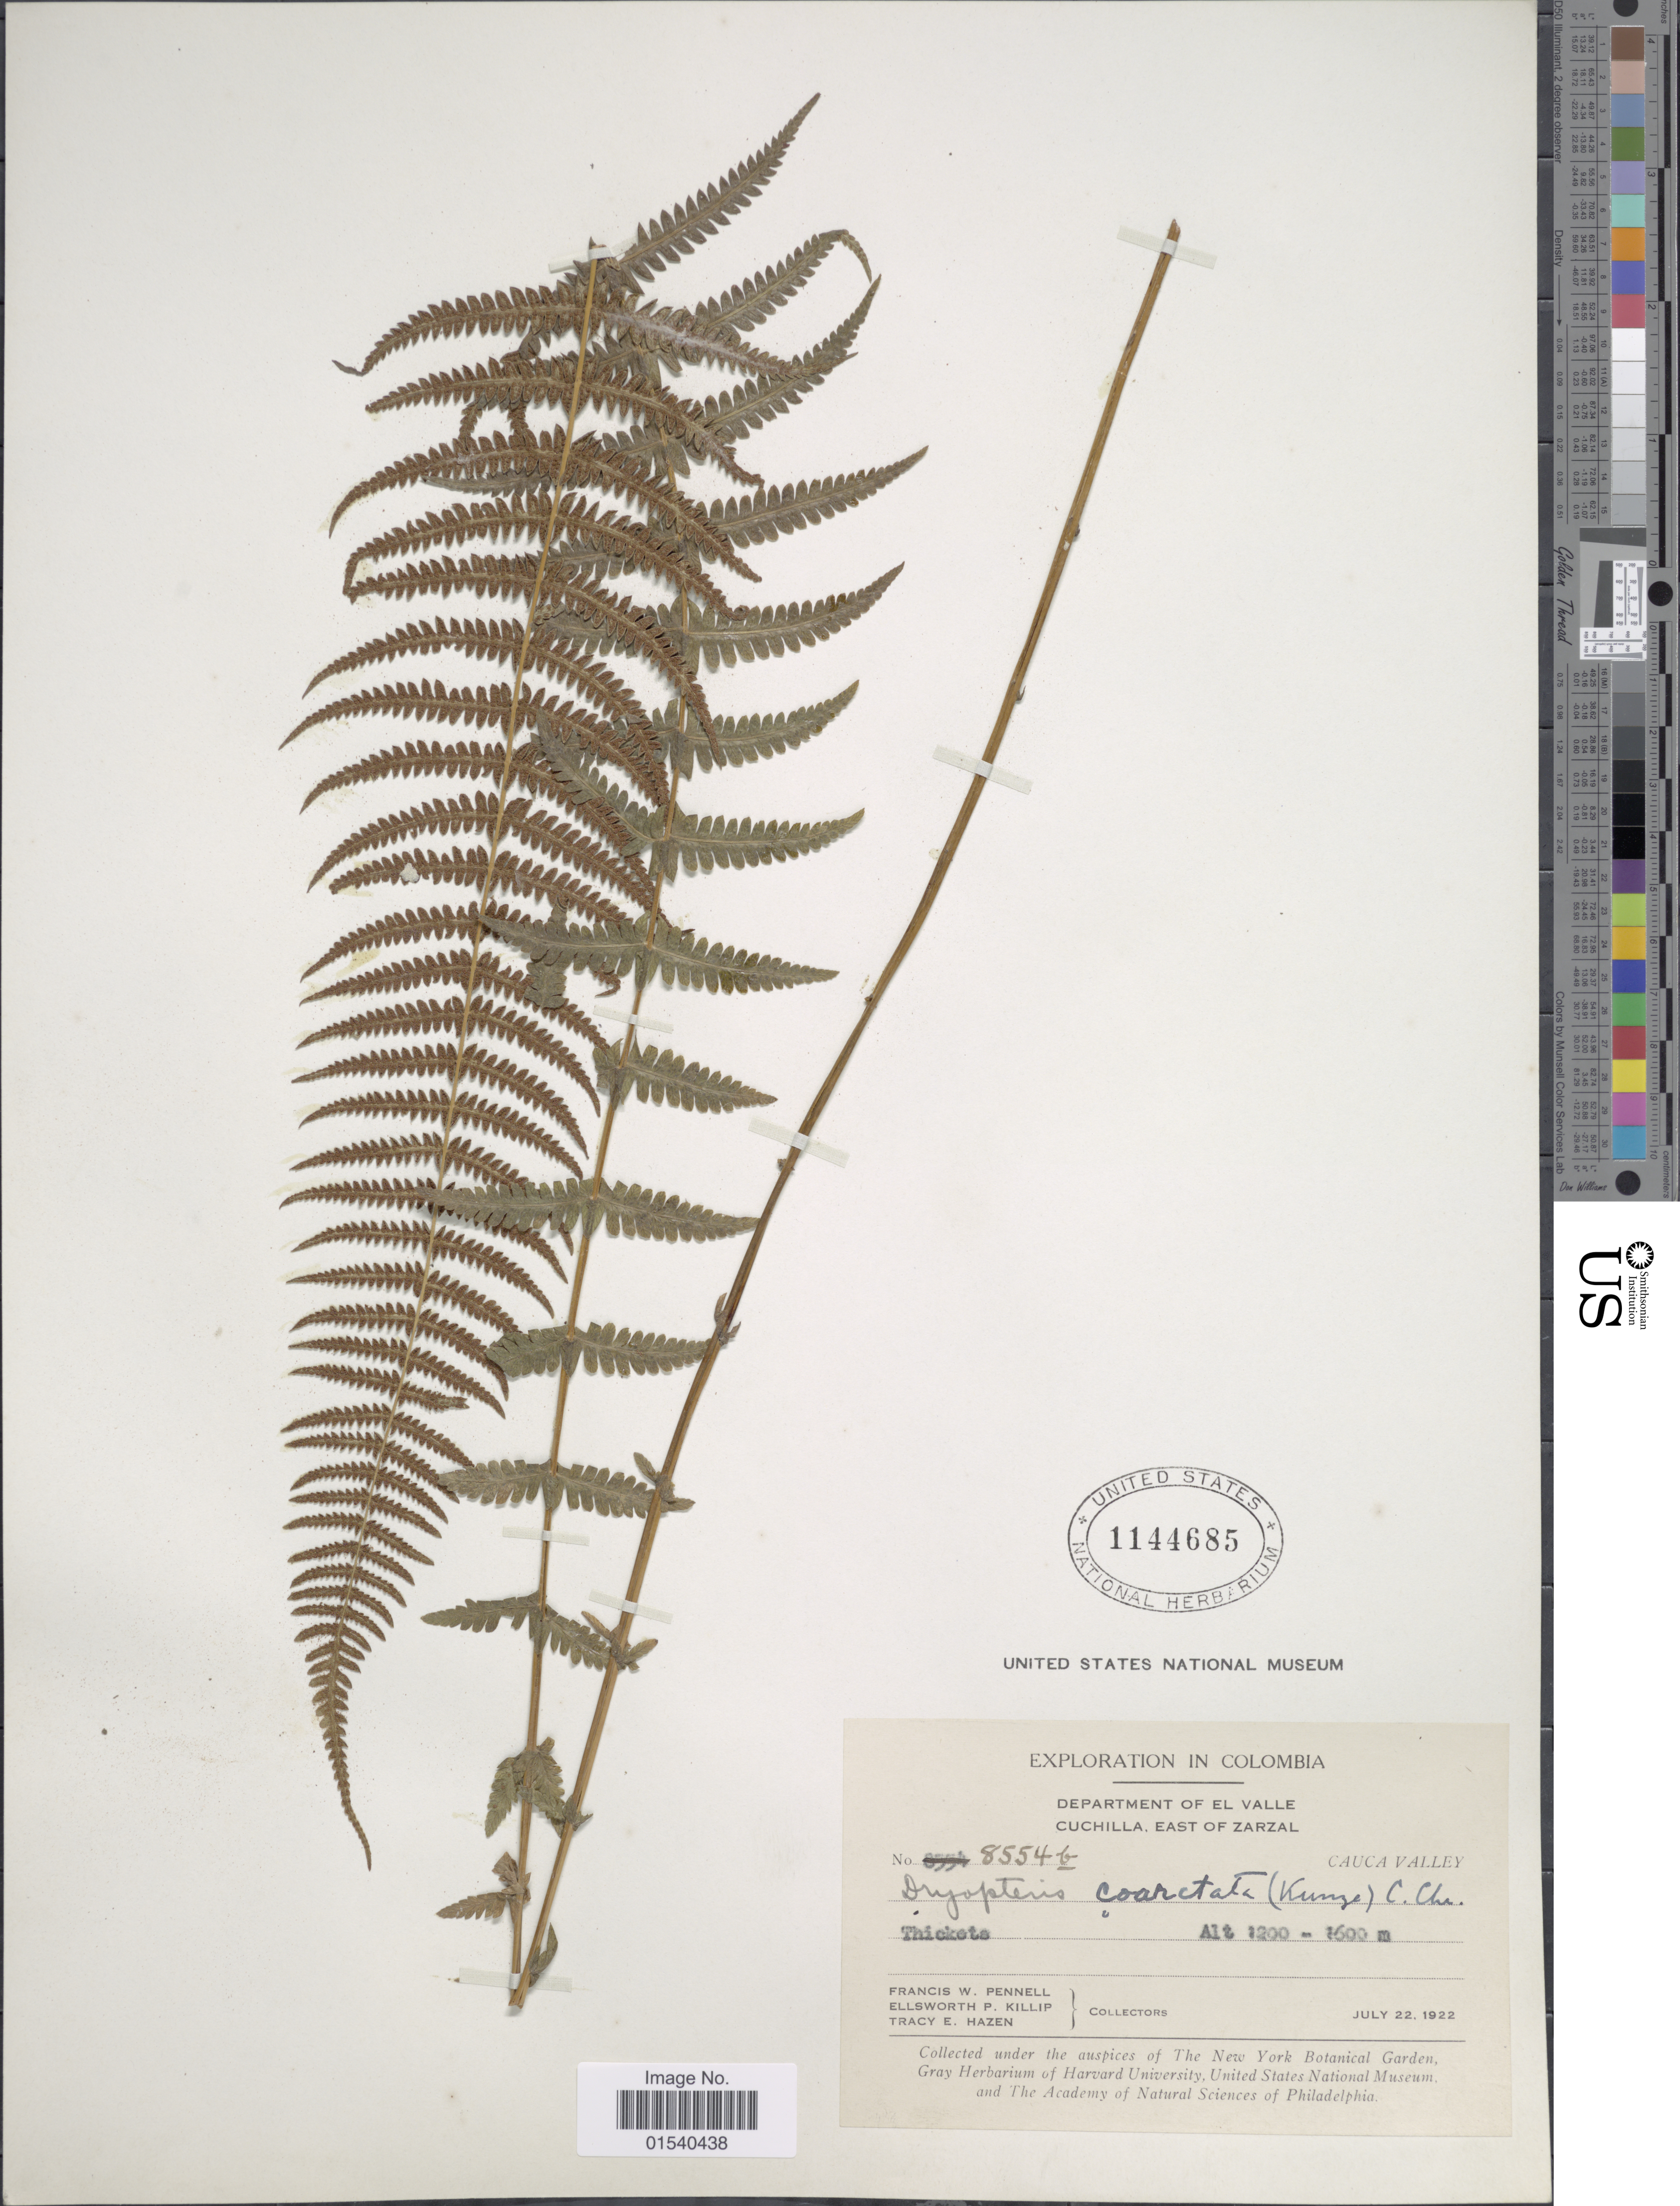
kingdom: Plantae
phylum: Tracheophyta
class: Polypodiopsida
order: Polypodiales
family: Thelypteridaceae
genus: Amauropelta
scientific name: Amauropelta opposita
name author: (Vahl) Pic. Serm.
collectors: F. W. Pennell, E. P. Killip & T. E. Hazen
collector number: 8554b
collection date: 1922-07-22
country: Colombia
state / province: Cauca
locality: Department of El Valle Cuchilla, East of Zarzal, Cauca Valley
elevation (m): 1200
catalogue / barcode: US 1144685